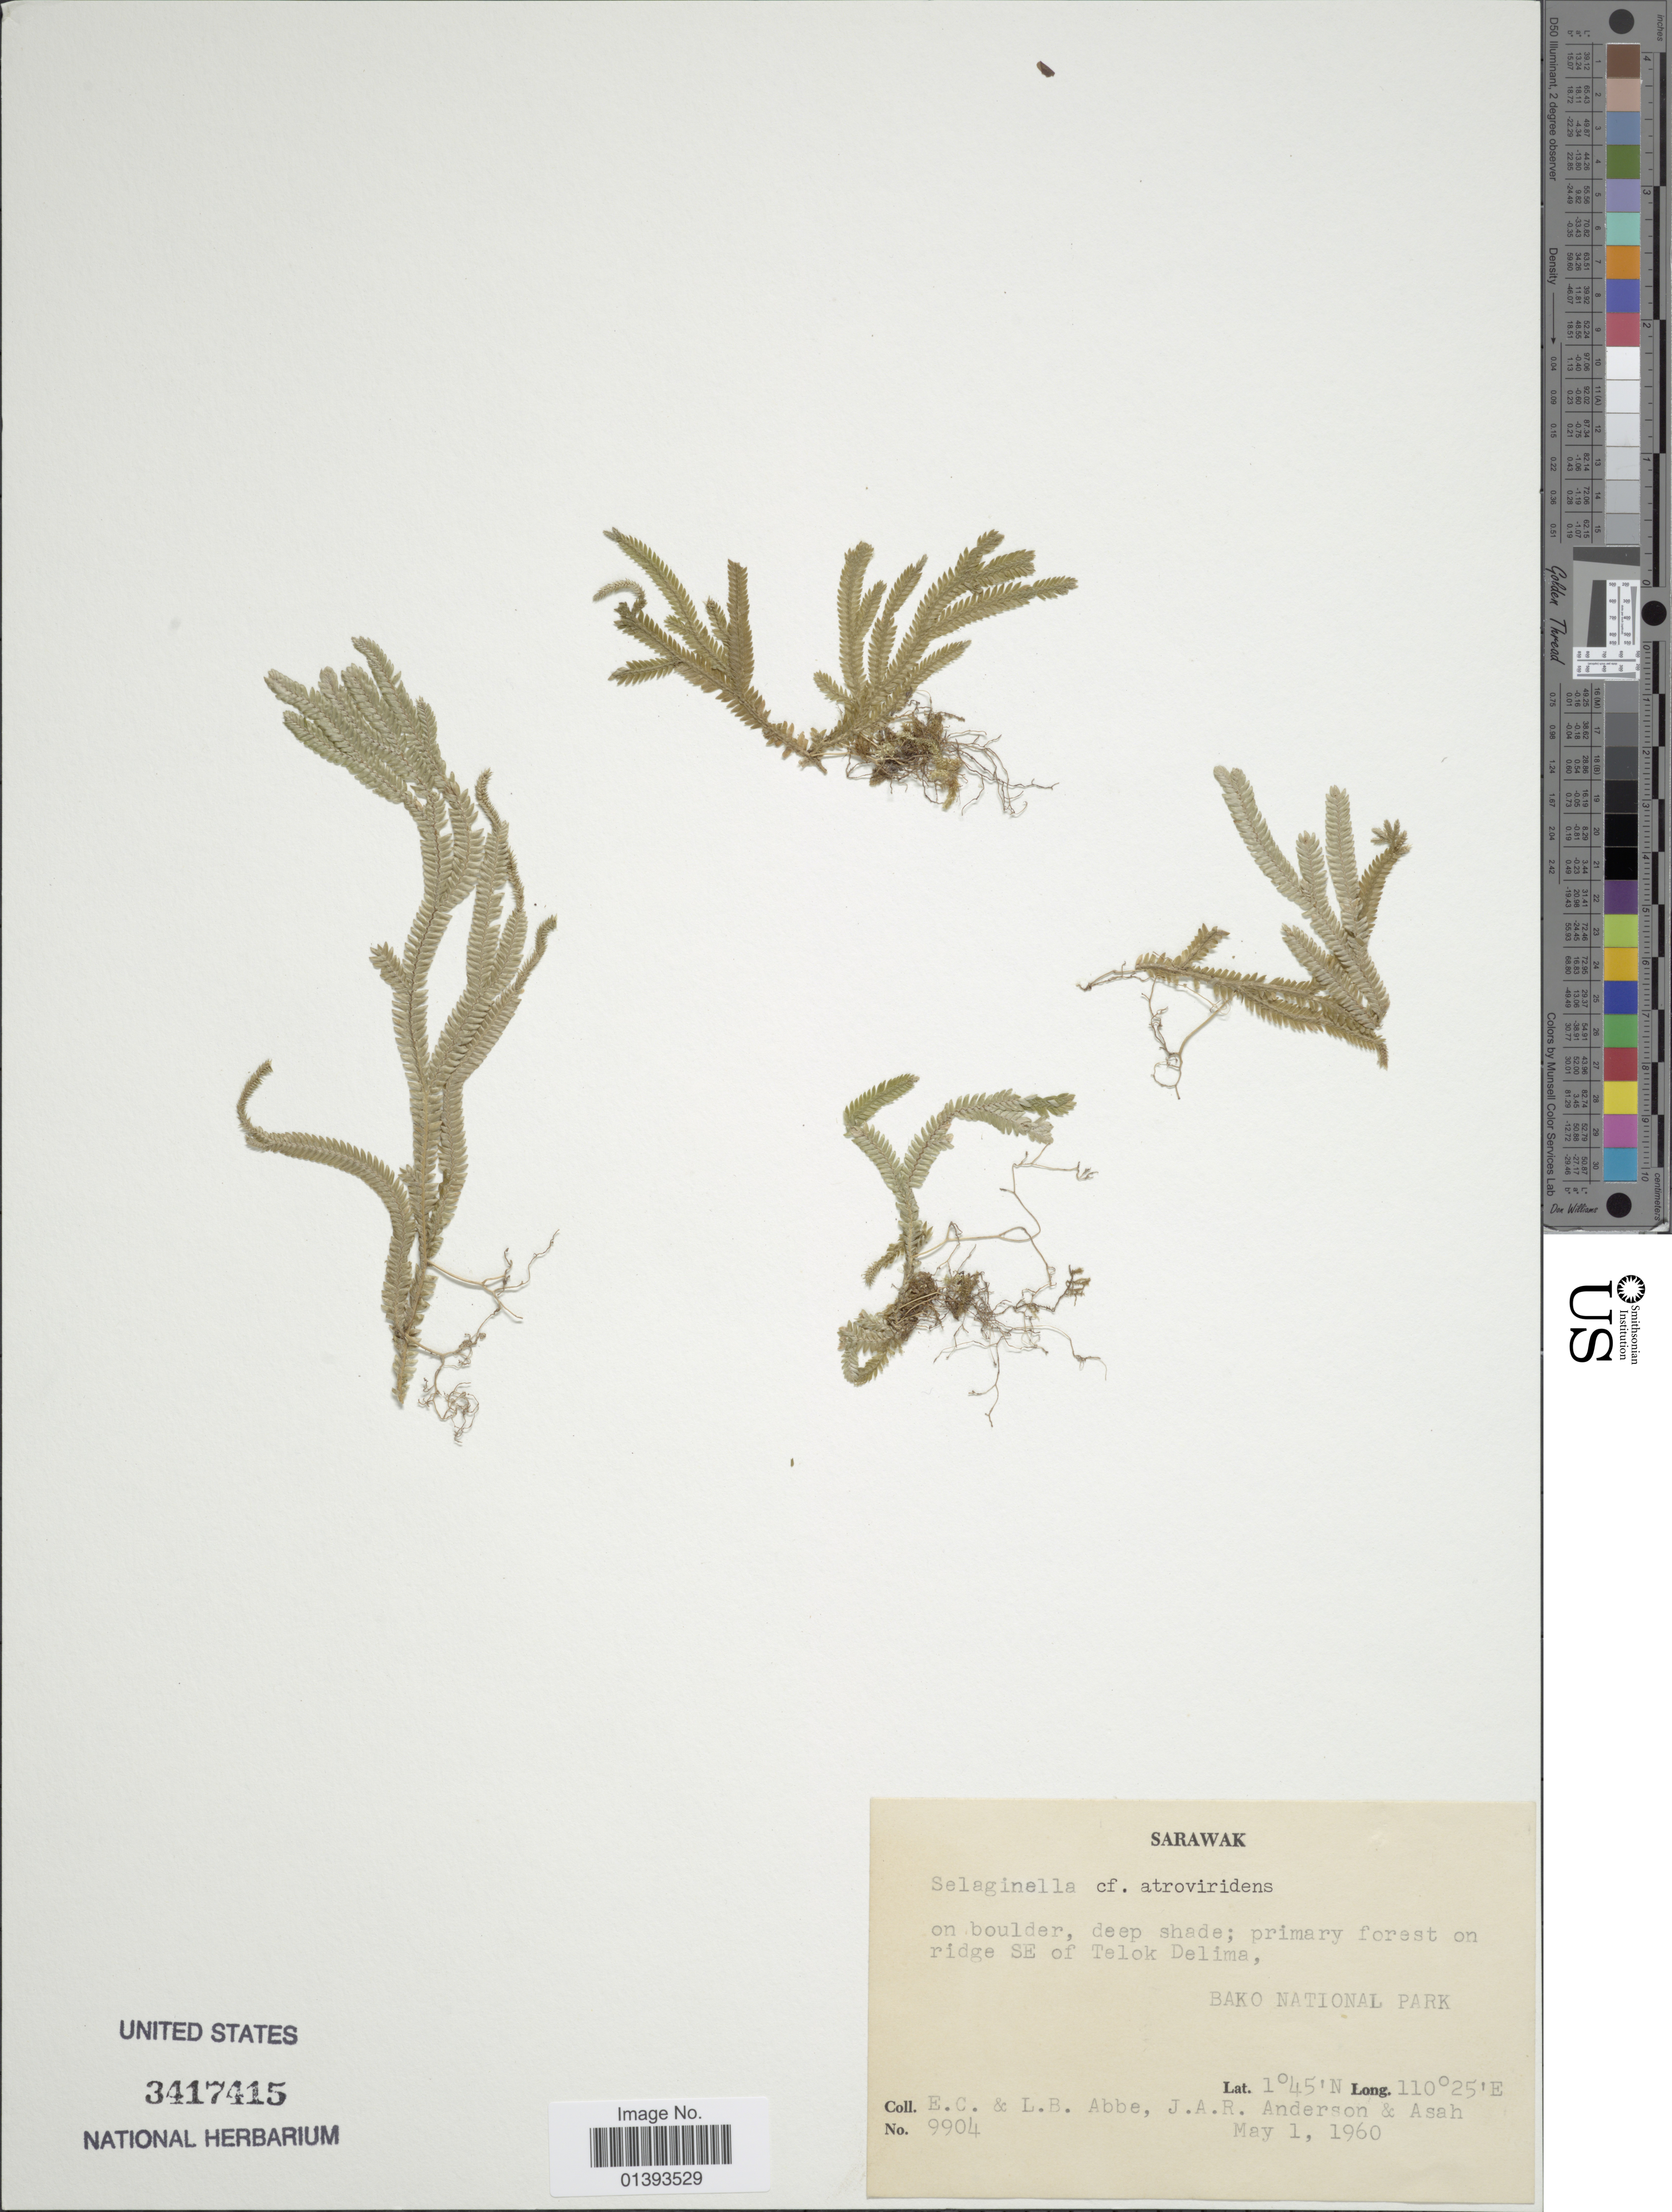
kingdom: Plantae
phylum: Tracheophyta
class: Lycopodiopsida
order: Selaginellales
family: Selaginellaceae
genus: Selaginella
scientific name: Selaginella atroviridens comb. ined.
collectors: E. C. Abbe, L. B. Abbe, J. A. R. Anderson & Asah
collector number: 9904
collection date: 1960-05-01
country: Malaysia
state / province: Sarawak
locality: On boulder, deep shades, primary forest on ridge SE of Telok Delima, Bako National Park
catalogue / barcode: US 3417415